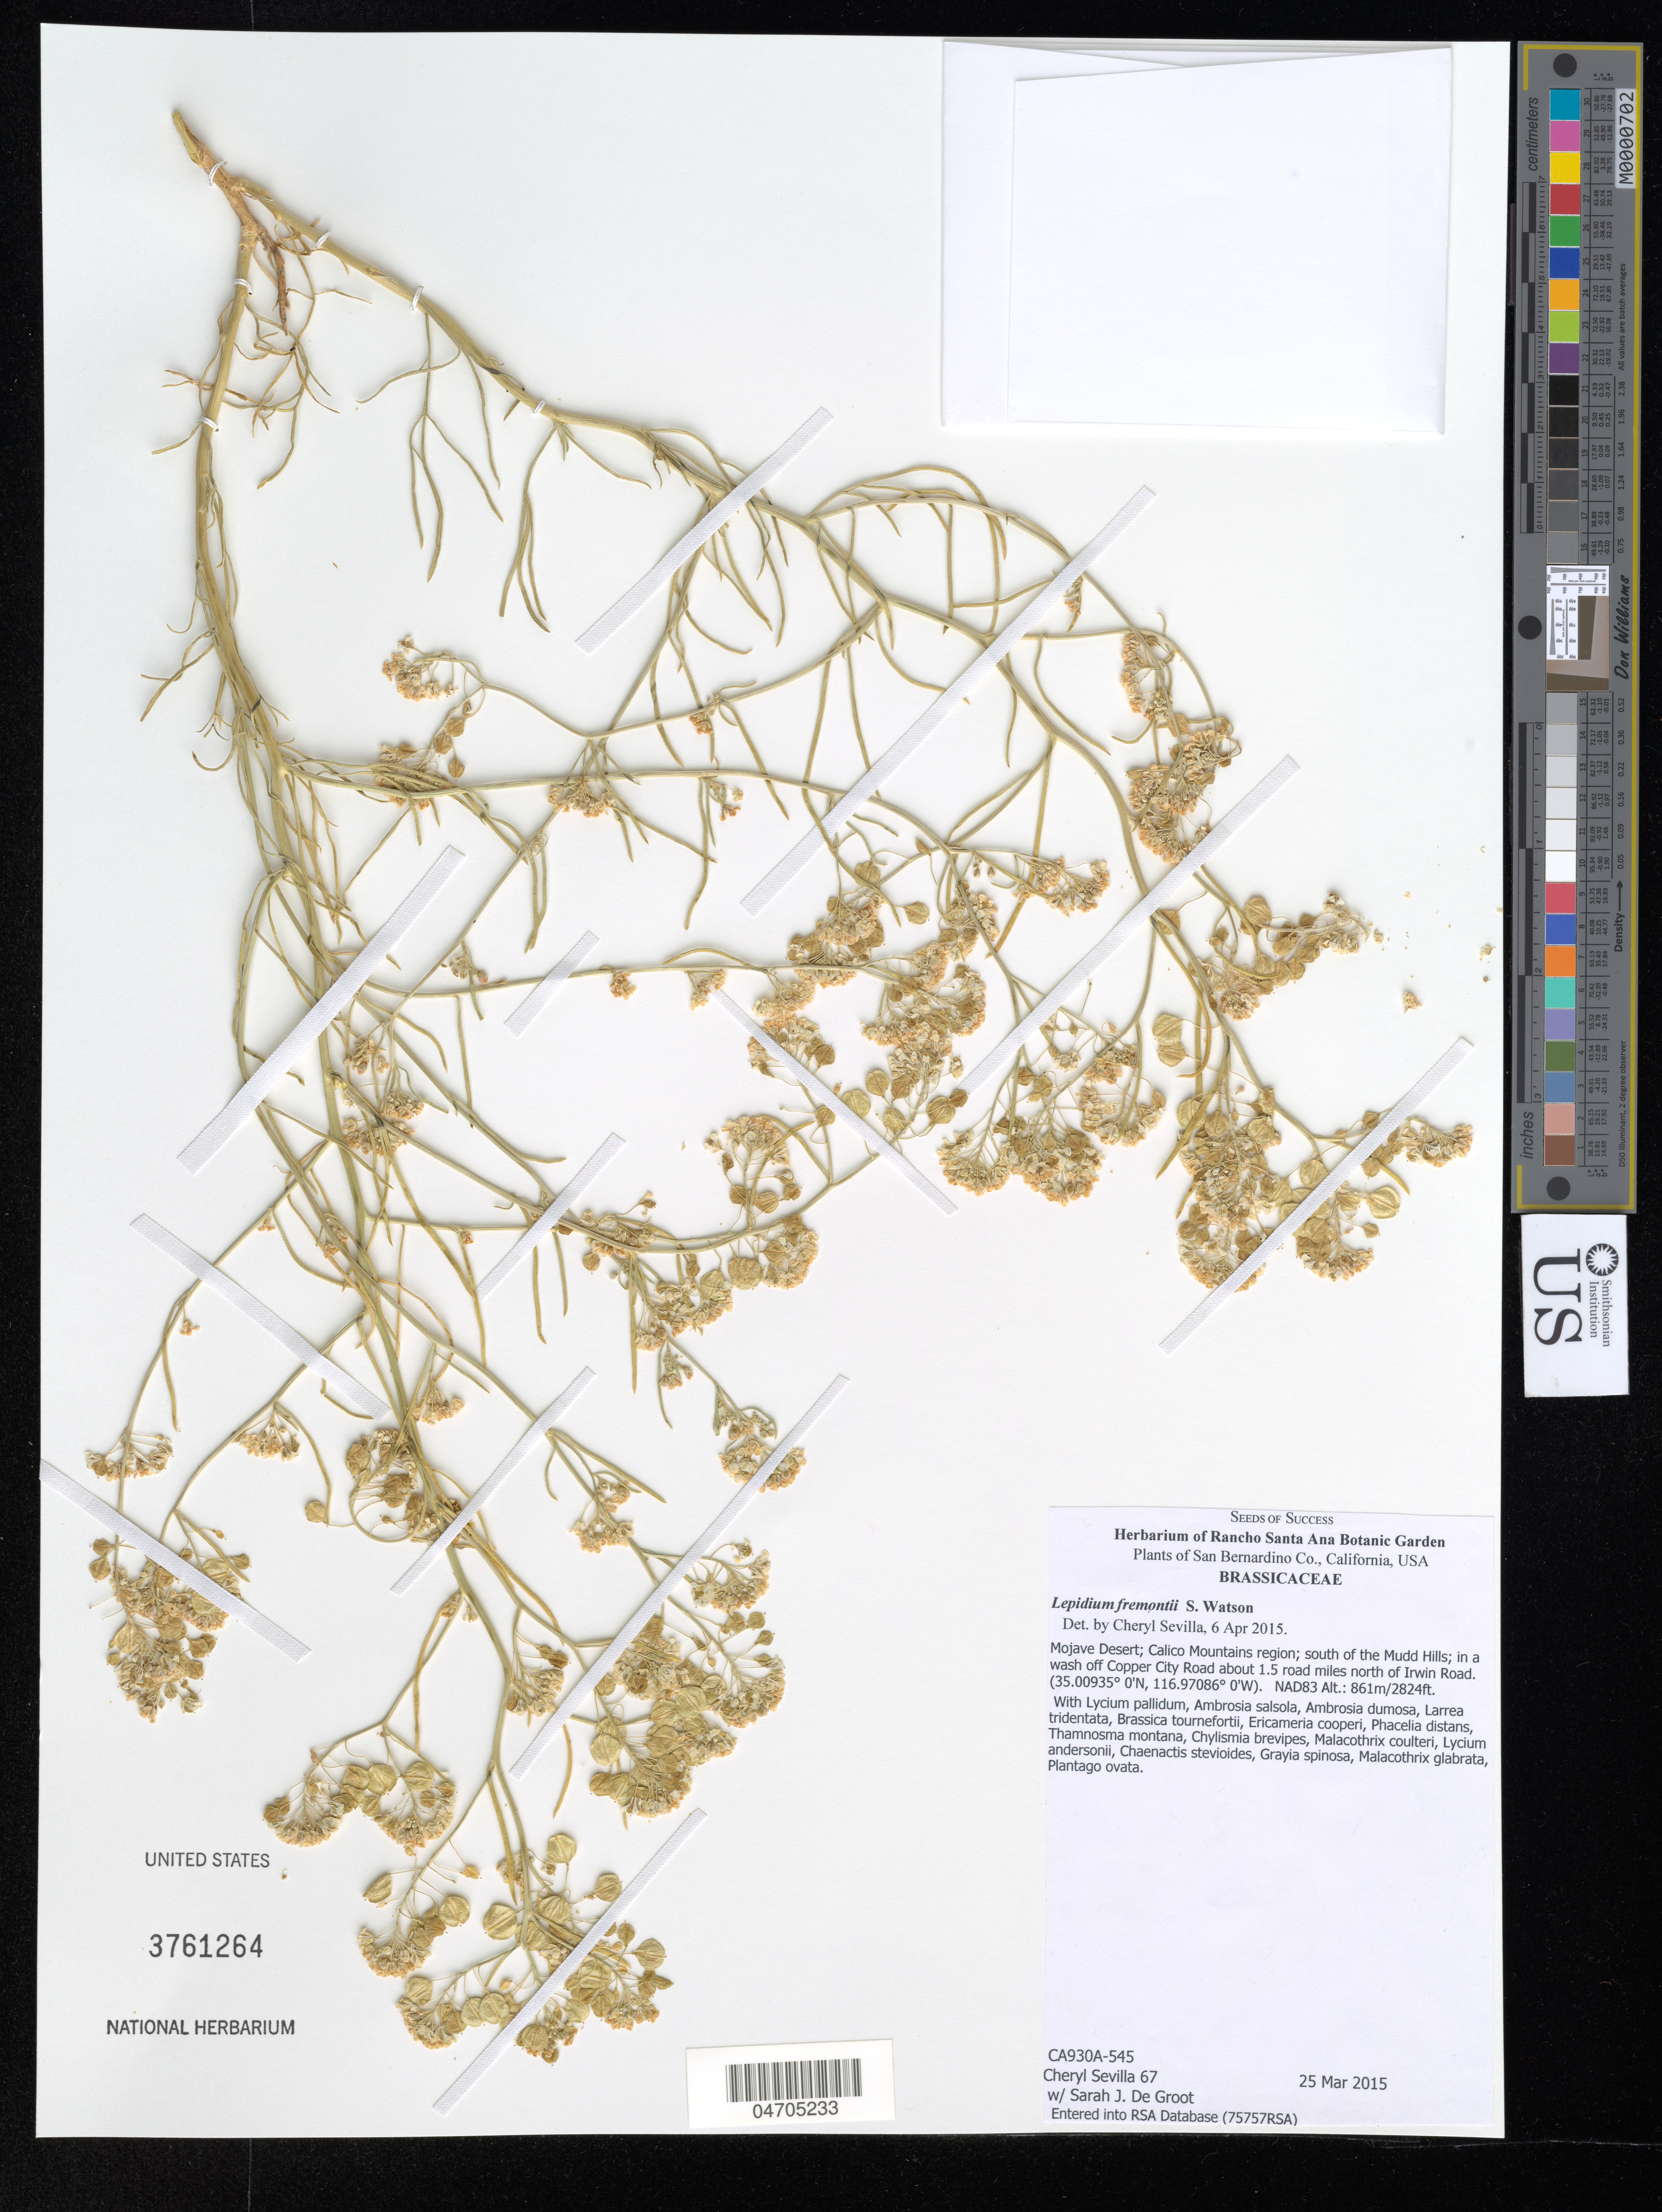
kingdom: Plantae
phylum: Tracheophyta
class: Magnoliopsida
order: Brassicales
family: Brassicaceae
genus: Lepidium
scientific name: Lepidium fremontii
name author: S. Watson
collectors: C. Sevilla & S. De Groot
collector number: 67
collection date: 2015-03-25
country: United States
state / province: California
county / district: San Bernardino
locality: San Bernardino Co. Mojave Desert; Calico Mountains region; south of the Mudd Hills; in a wash off Copper City Road about 1.5 road miles north of Irwin Road. NAD83.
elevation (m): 861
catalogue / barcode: US 3761264